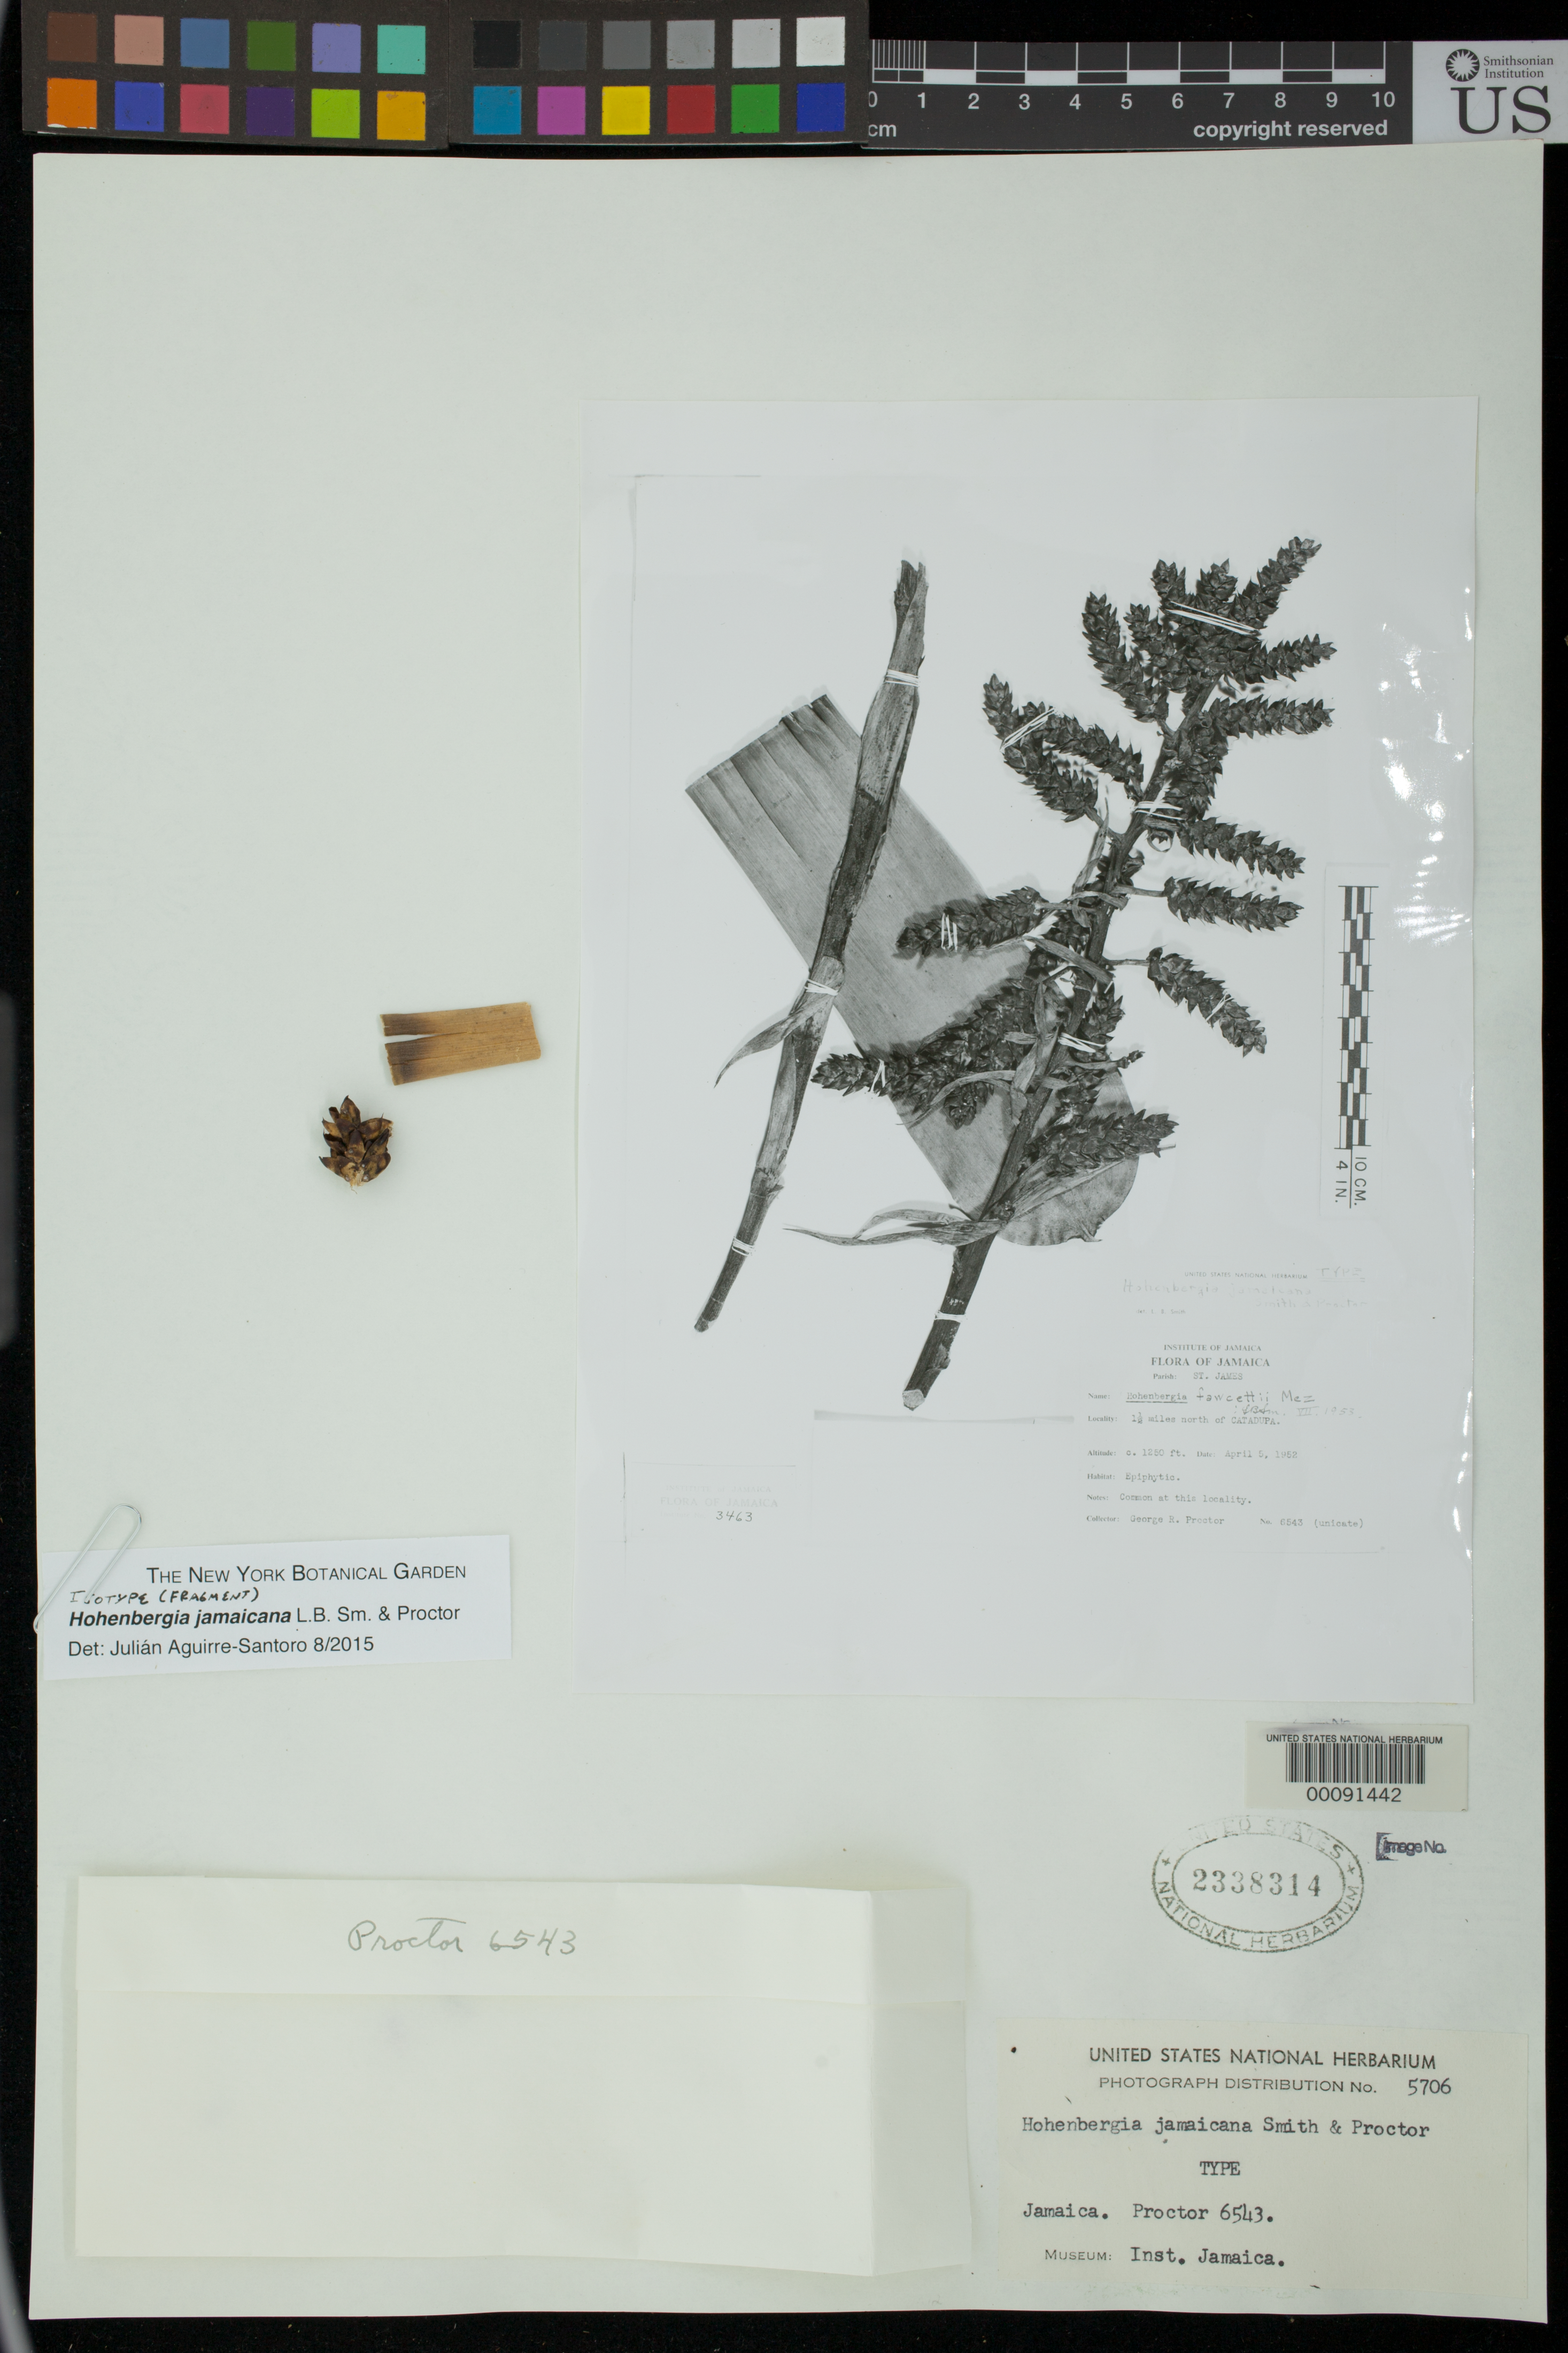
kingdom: Plantae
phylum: Tracheophyta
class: Liliopsida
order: Poales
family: Bromeliaceae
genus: Hohenbergia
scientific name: Hohenbergia jamaicana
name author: L.B. Sm. & Proctor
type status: Isotype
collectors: G. R. Proctor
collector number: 6543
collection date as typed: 05 Apr 1952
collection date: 1952-04-05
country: Jamaica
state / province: Saint James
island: Greater Antilles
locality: N of Catadupa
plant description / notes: Photograph and fragmentary material of type specimen ex herb. Inst. Jamaica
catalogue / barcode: US 2338314